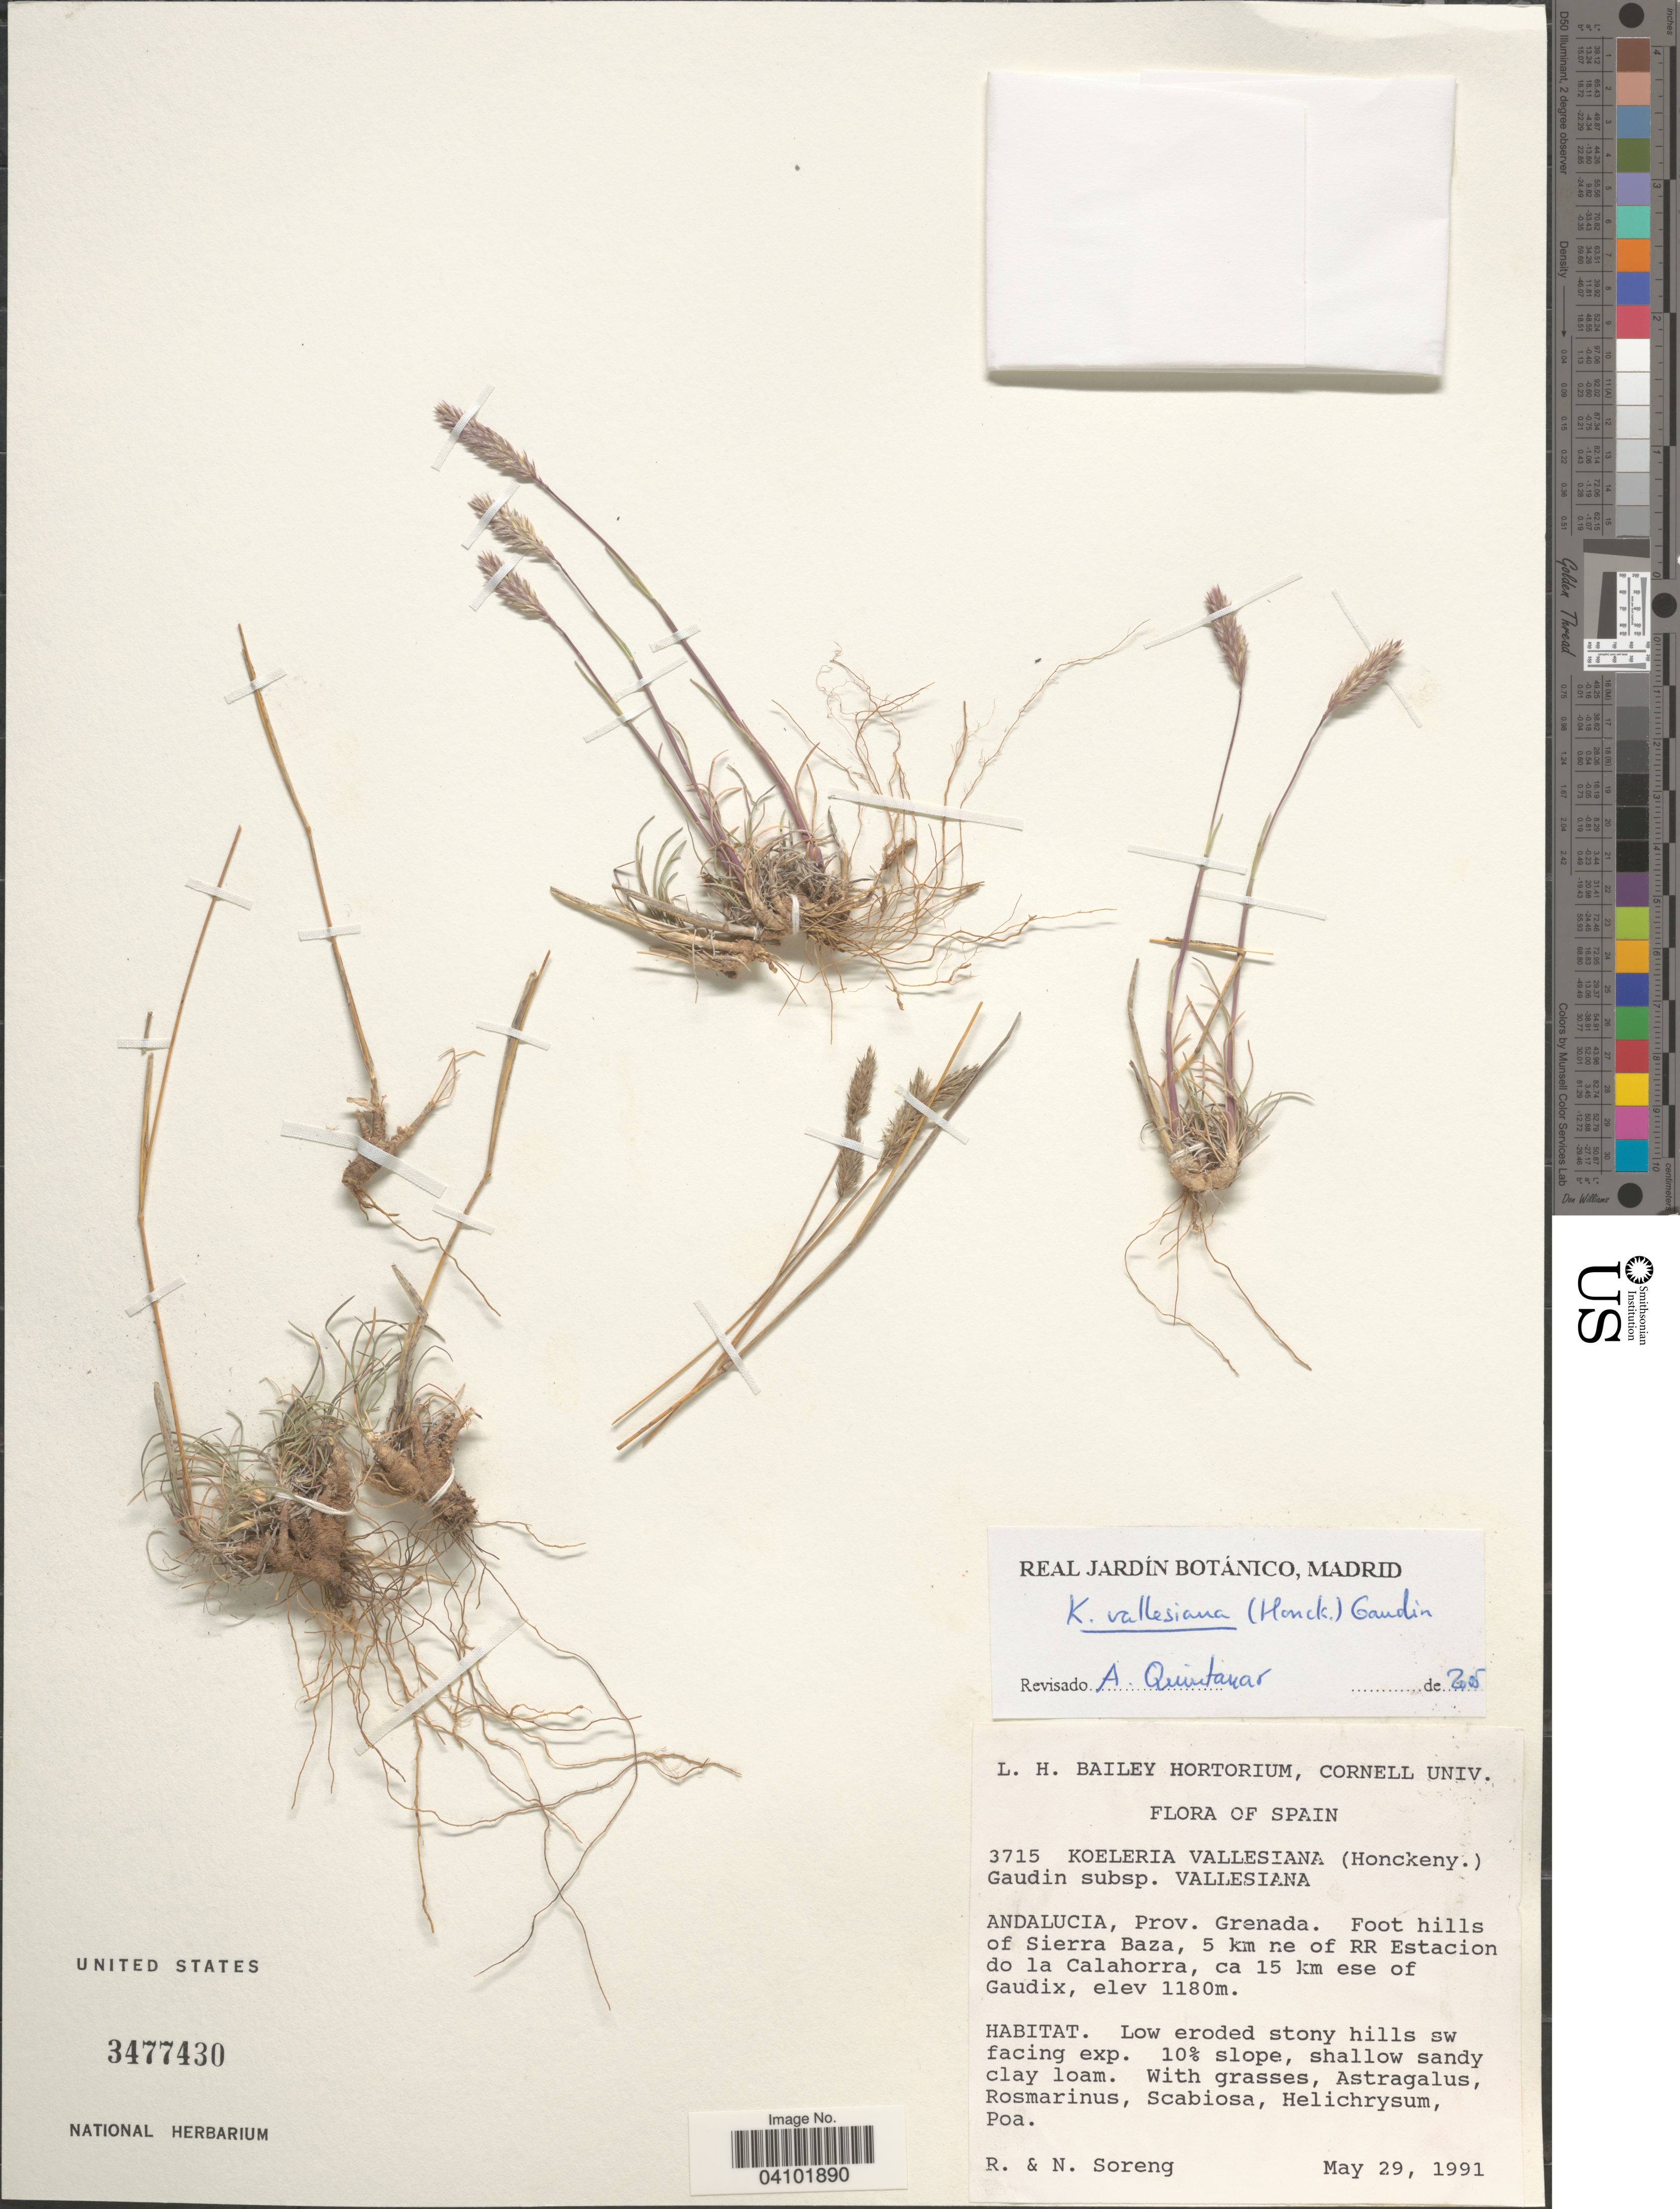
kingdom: Plantae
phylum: Tracheophyta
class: Liliopsida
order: Poales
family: Poaceae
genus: Koeleria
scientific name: Koeleria vallesiana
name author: (Honck.) Gaudin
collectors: R. J. Soreng & N. L. Soreng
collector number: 3715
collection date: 1991-05-29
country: Spain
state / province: Andalucía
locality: Prov. Grenada. Foot hills of Sierra Baza, 5 km ne of RR Estacion do la Calahorra, ca 15 km ese of Guadix. Sw facing exp.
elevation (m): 1180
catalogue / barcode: US 3477430